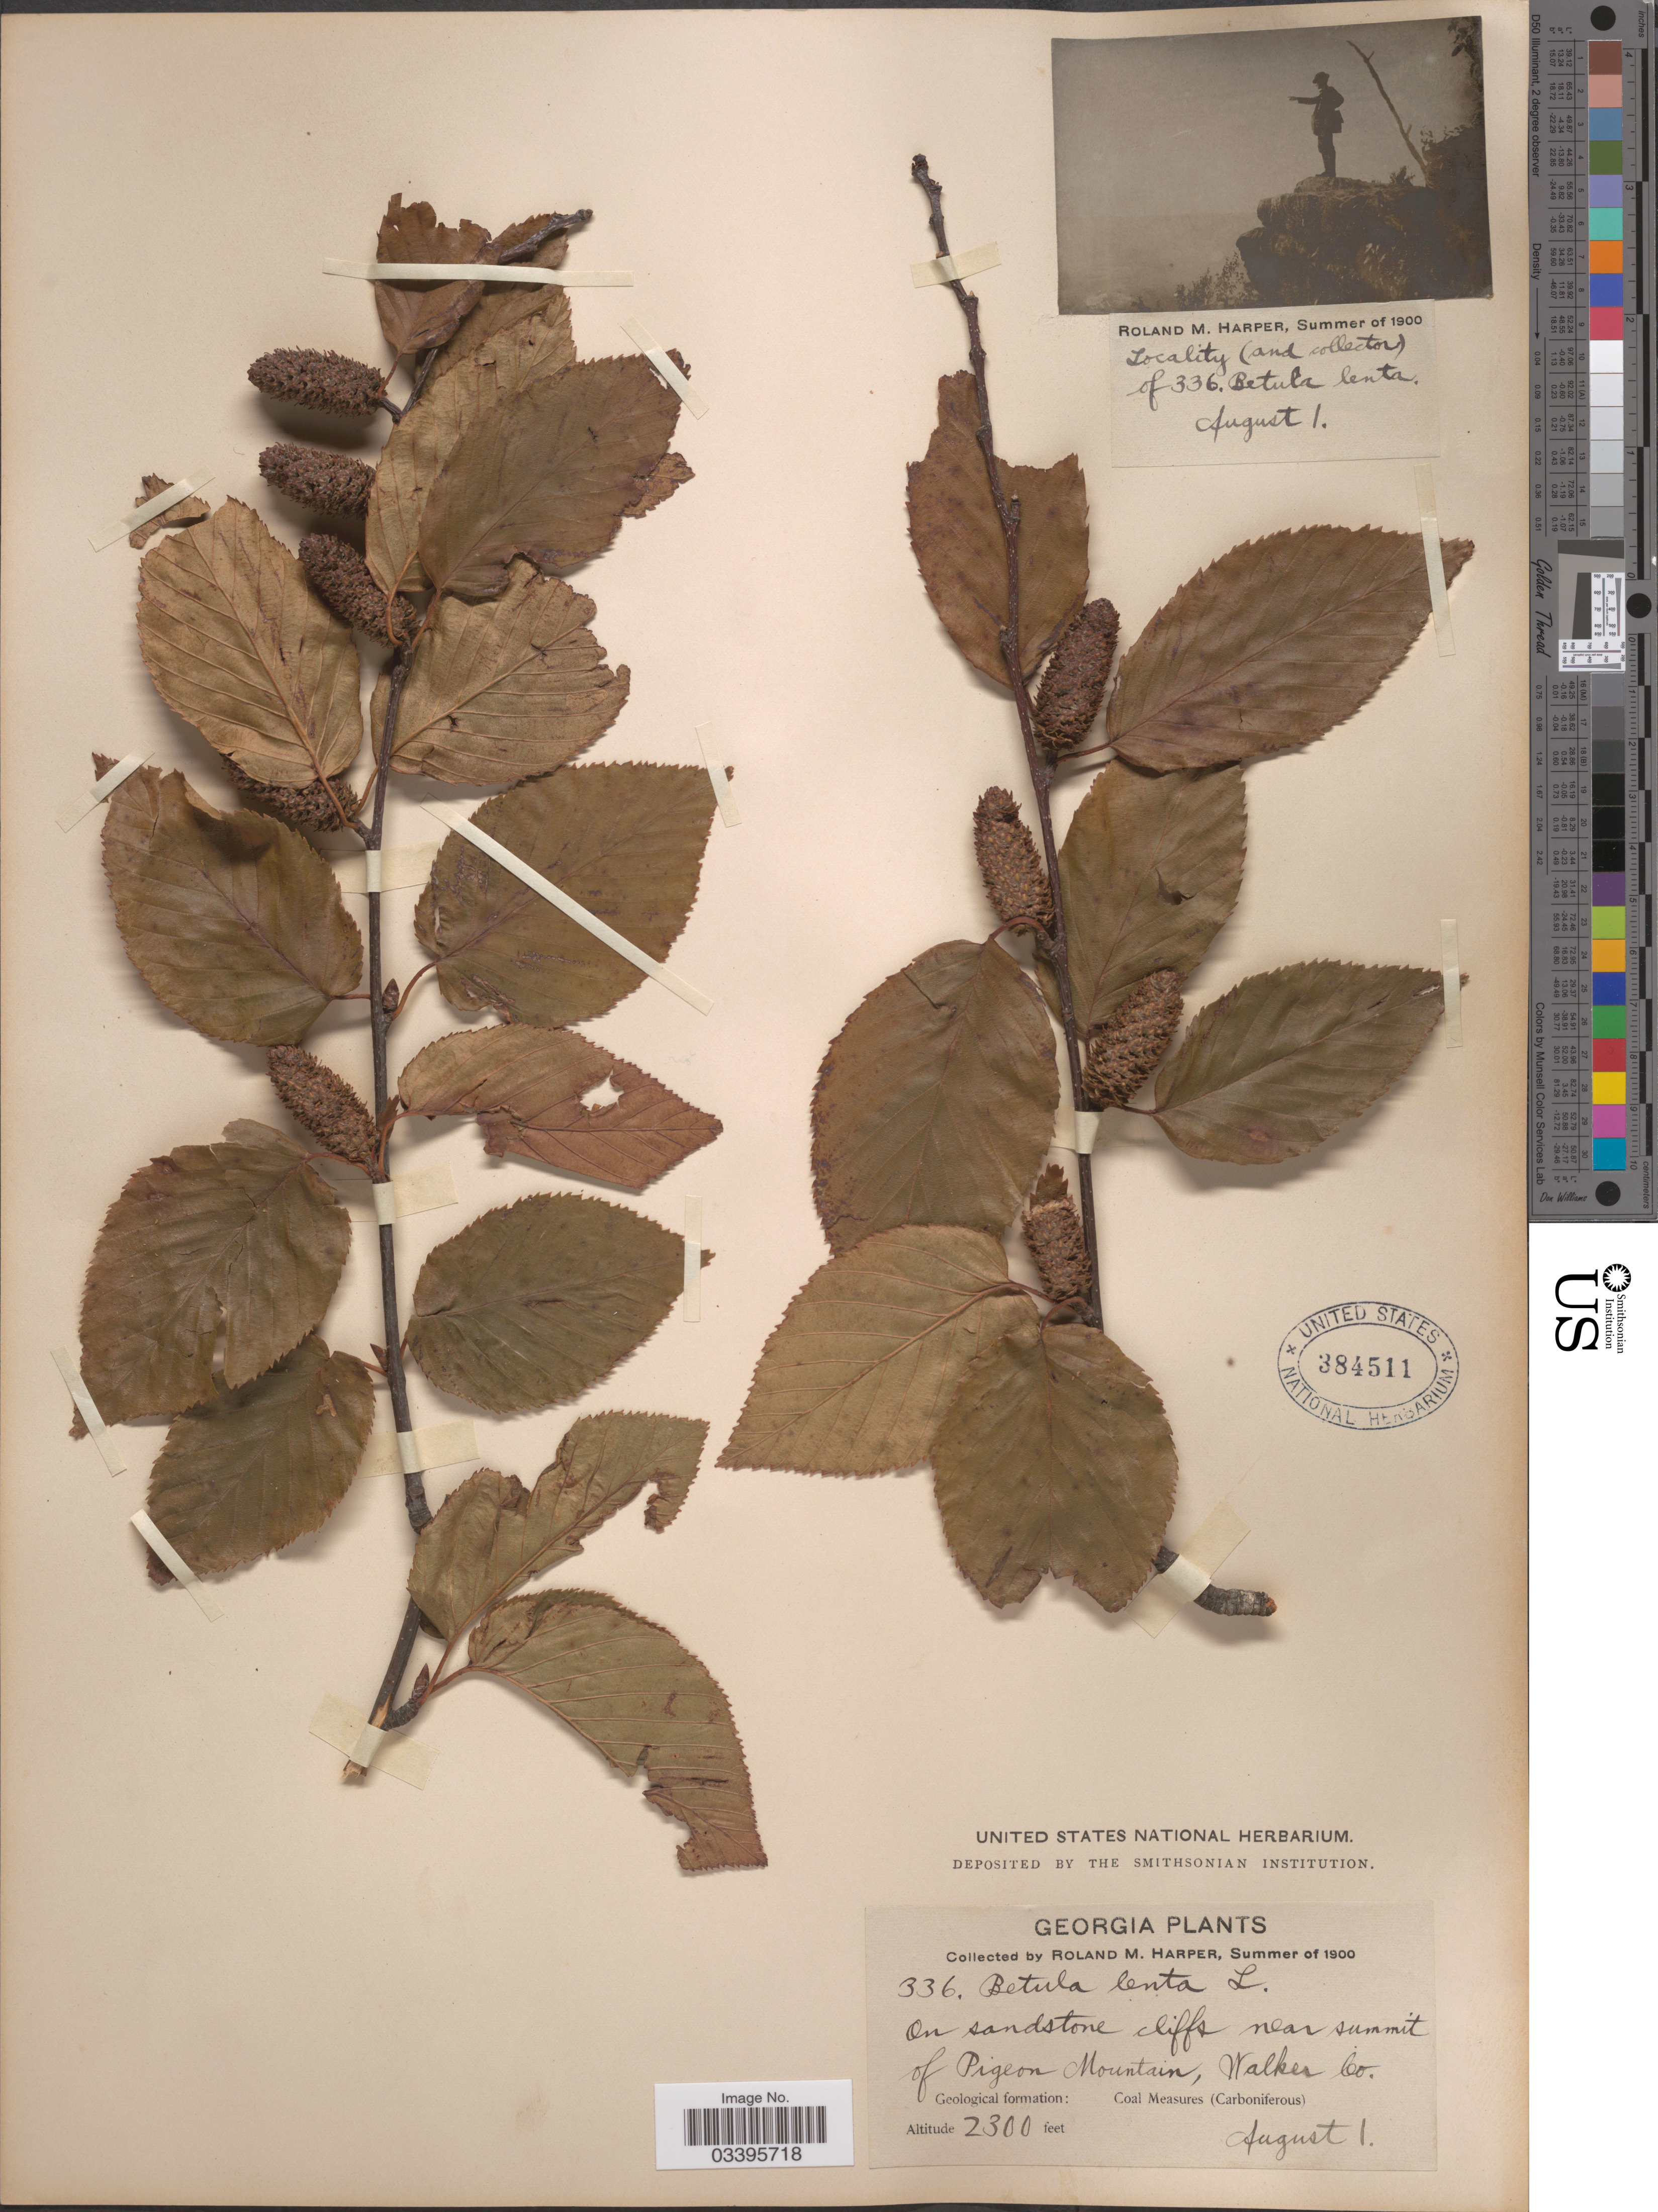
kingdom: Plantae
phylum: Tracheophyta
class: Magnoliopsida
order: Fagales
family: Betulaceae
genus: Betula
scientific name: Betula lenta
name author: L.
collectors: R. M. Harper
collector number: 336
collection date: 1900-08-01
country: United States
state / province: Georgia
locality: Near summit of Pigeon Mountain, Walker Co.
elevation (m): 701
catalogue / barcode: US 384511